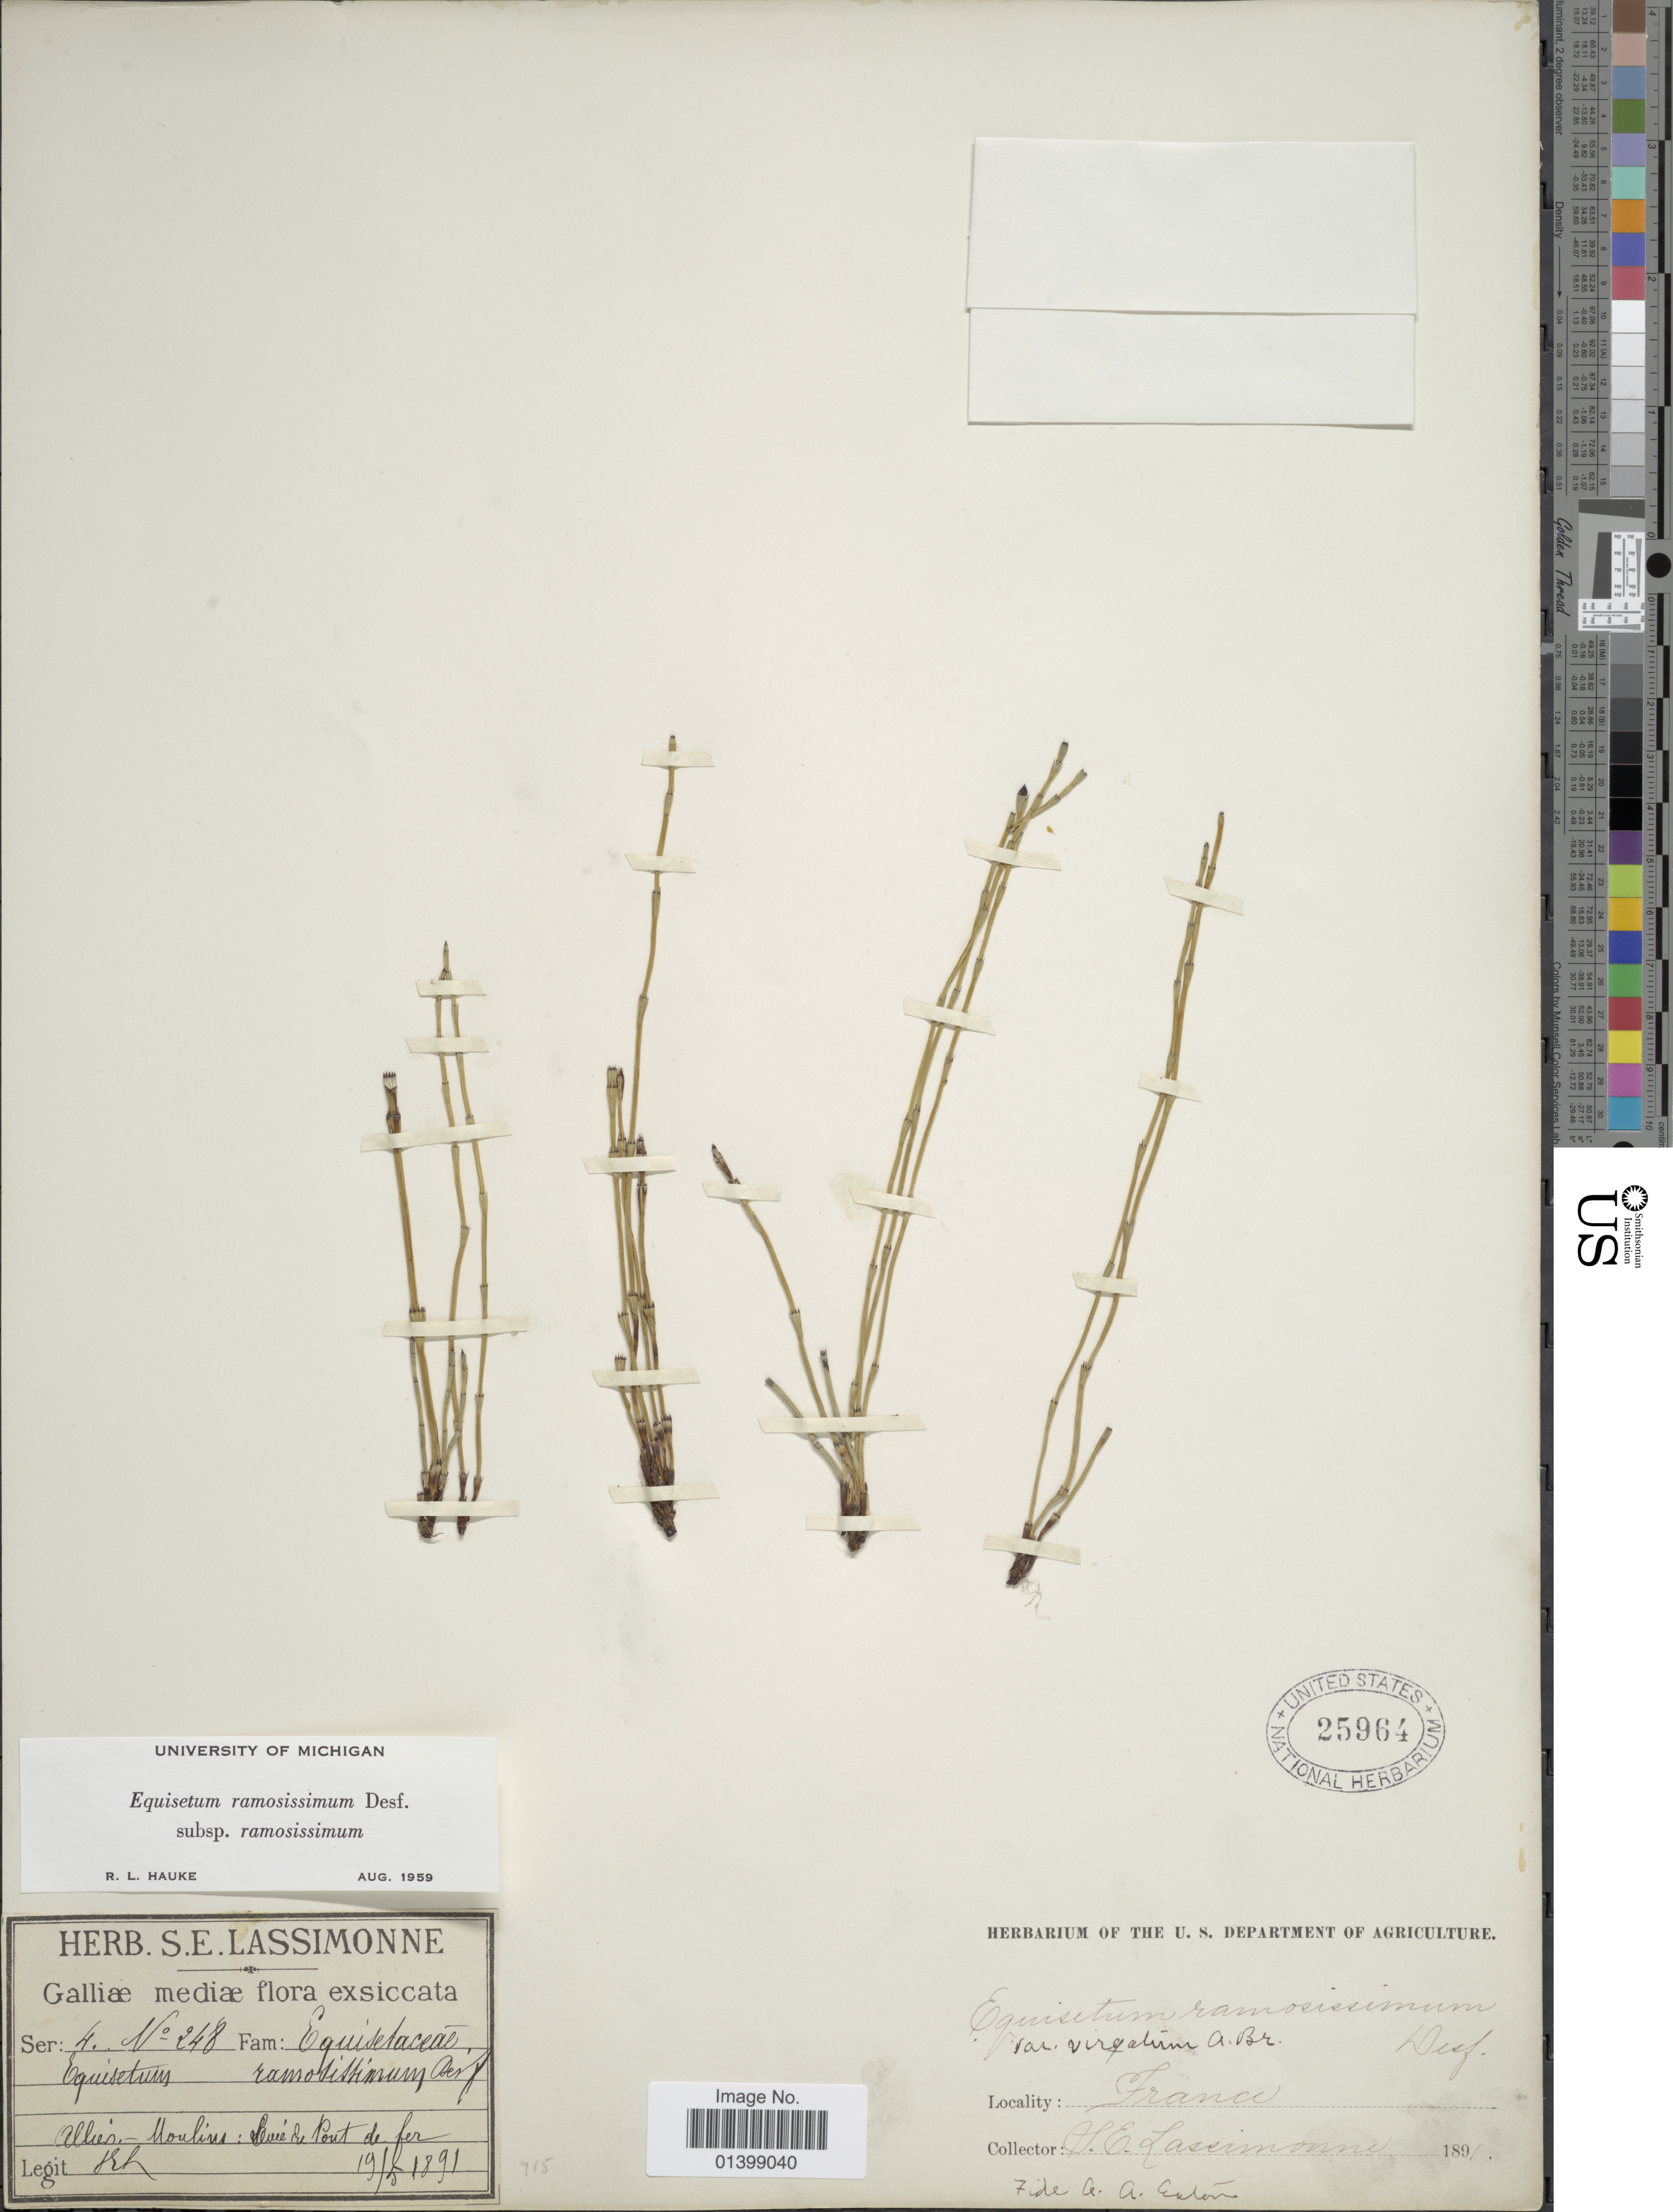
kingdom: Plantae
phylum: Tracheophyta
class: Polypodiopsida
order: Equisetales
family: Equisetaceae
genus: Equisetum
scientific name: Equisetum ramosissimum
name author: Desf.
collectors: S. Lassimonne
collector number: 248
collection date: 1891-05-19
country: France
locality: Allier - Moulins: Que Pont de fer [interpreted]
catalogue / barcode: US 25964